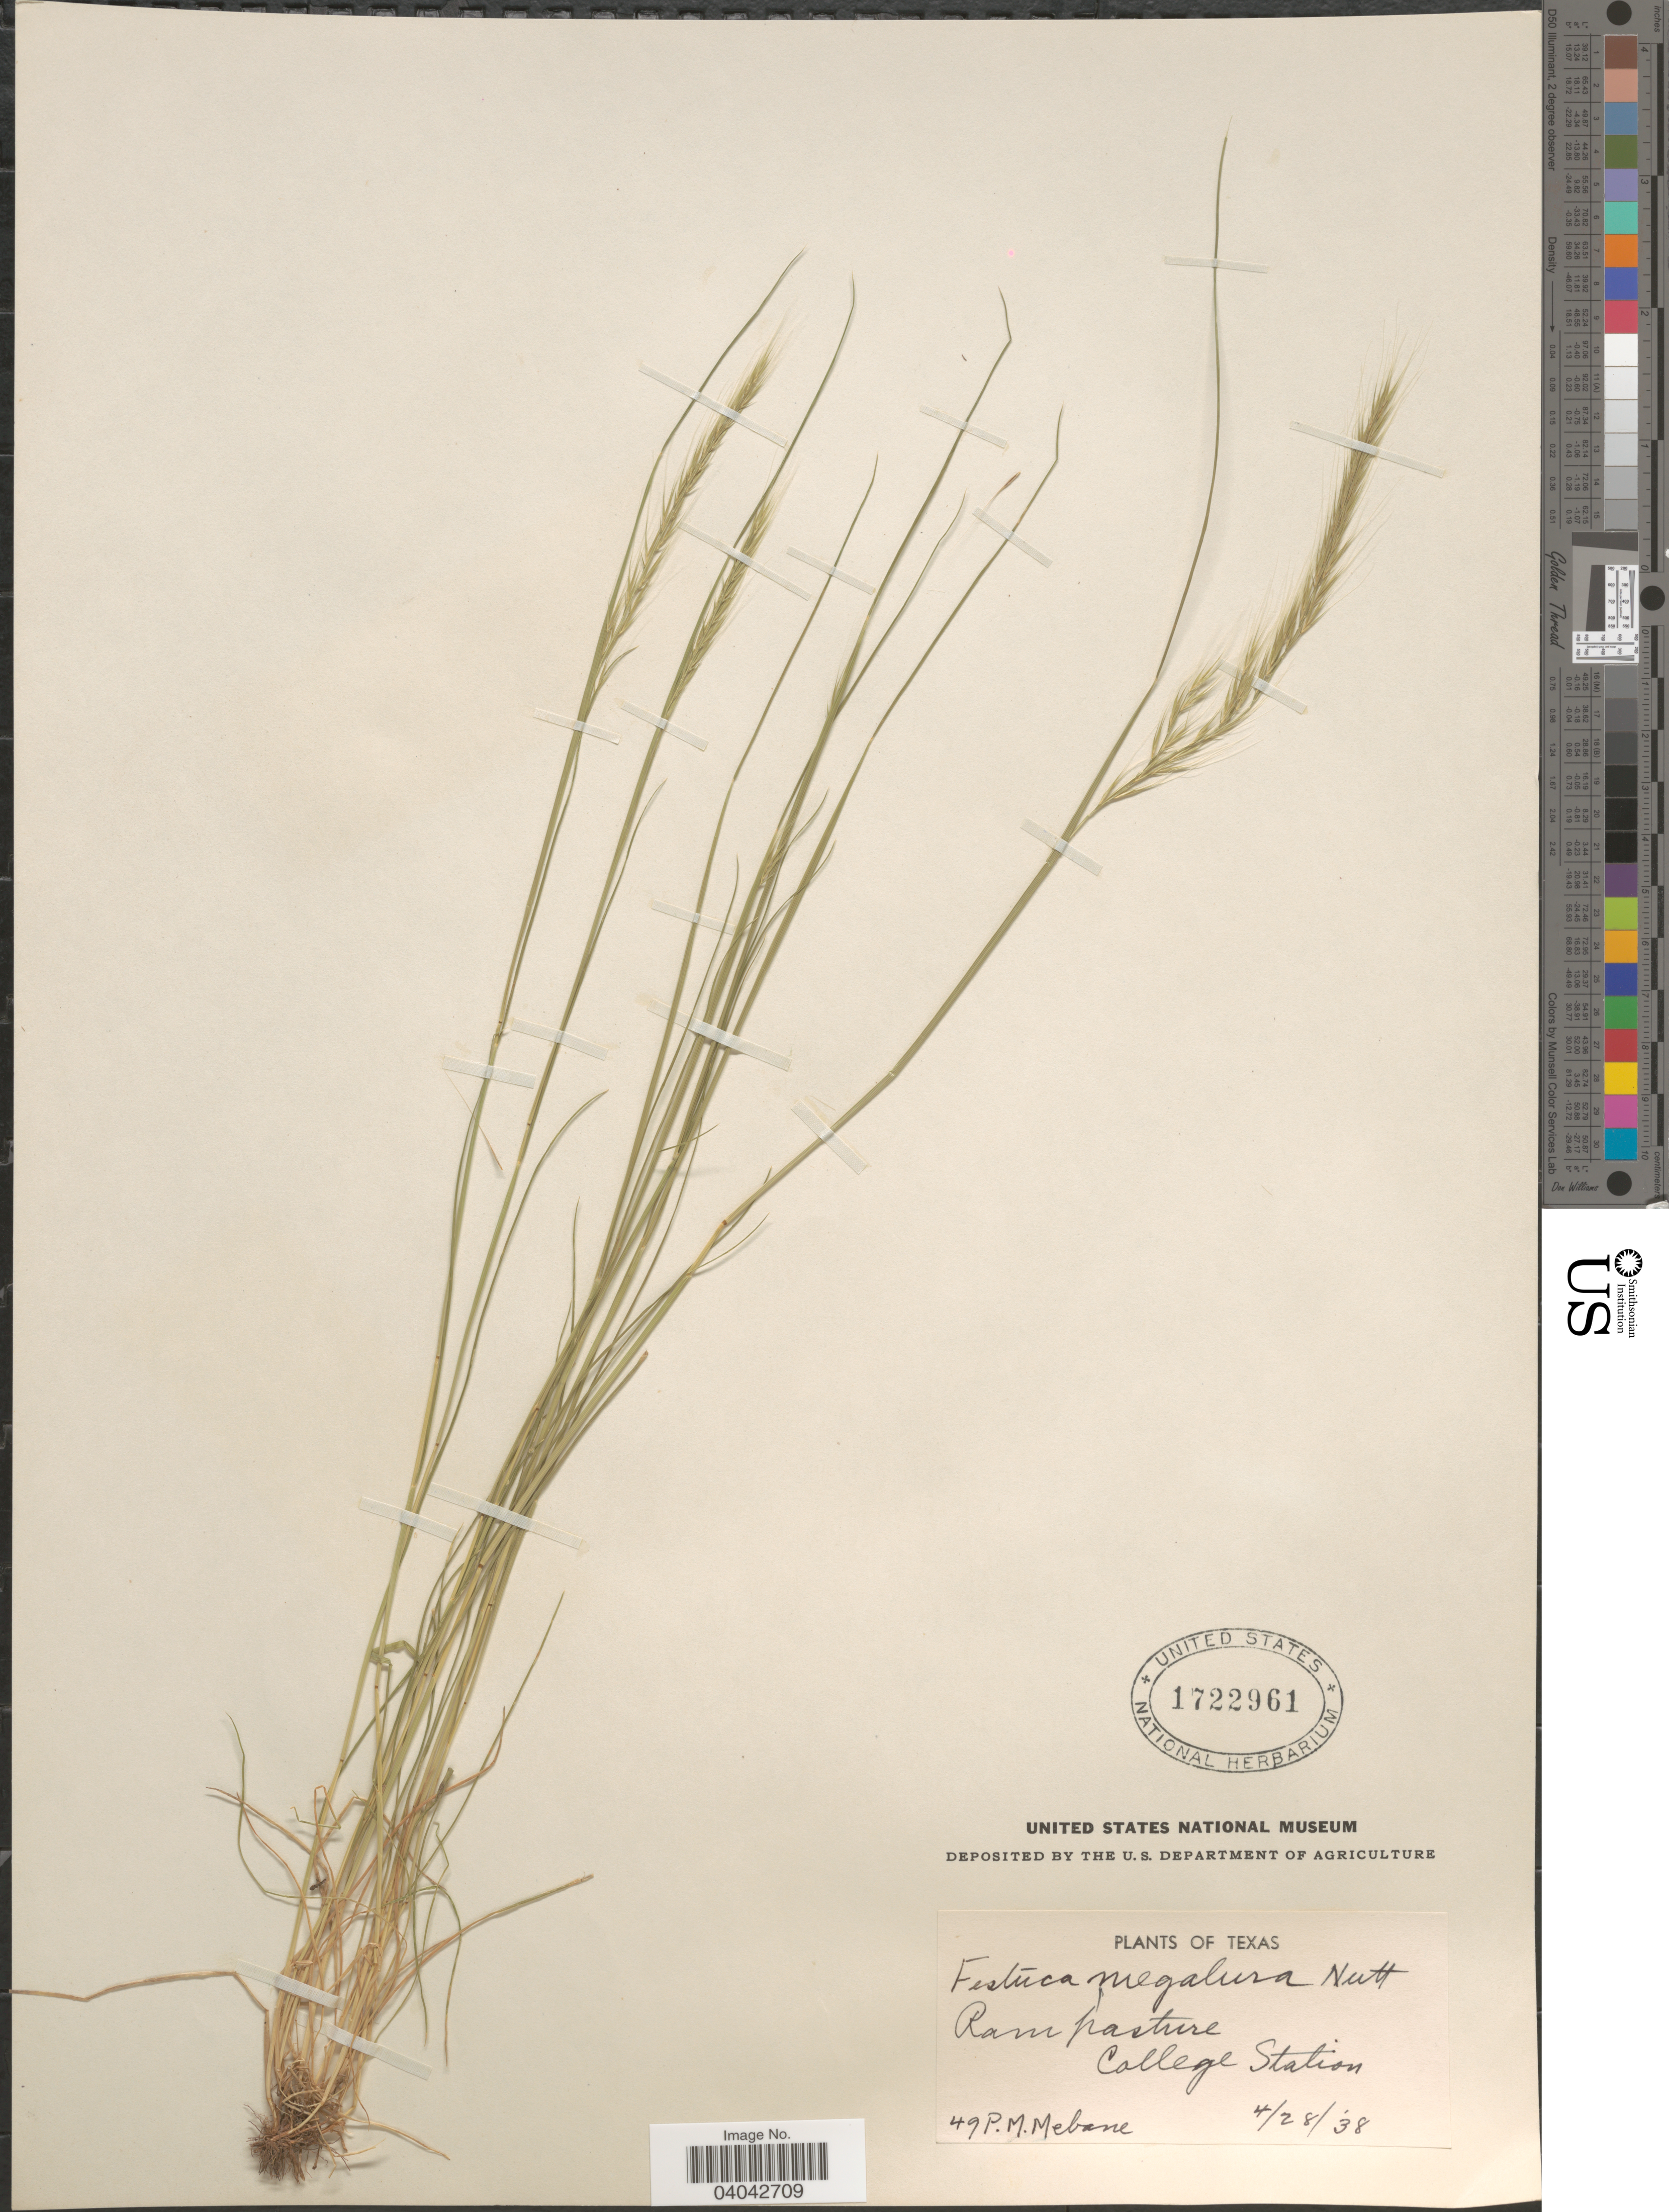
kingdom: Plantae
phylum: Tracheophyta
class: Liliopsida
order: Poales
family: Poaceae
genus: Festuca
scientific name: Festuca megalura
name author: Nutt.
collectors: P. Mebane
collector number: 49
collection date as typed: Transcribed d/m/y: 28/4/38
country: United States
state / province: Texas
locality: Ram pasture. College Station.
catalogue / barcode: US 1722961